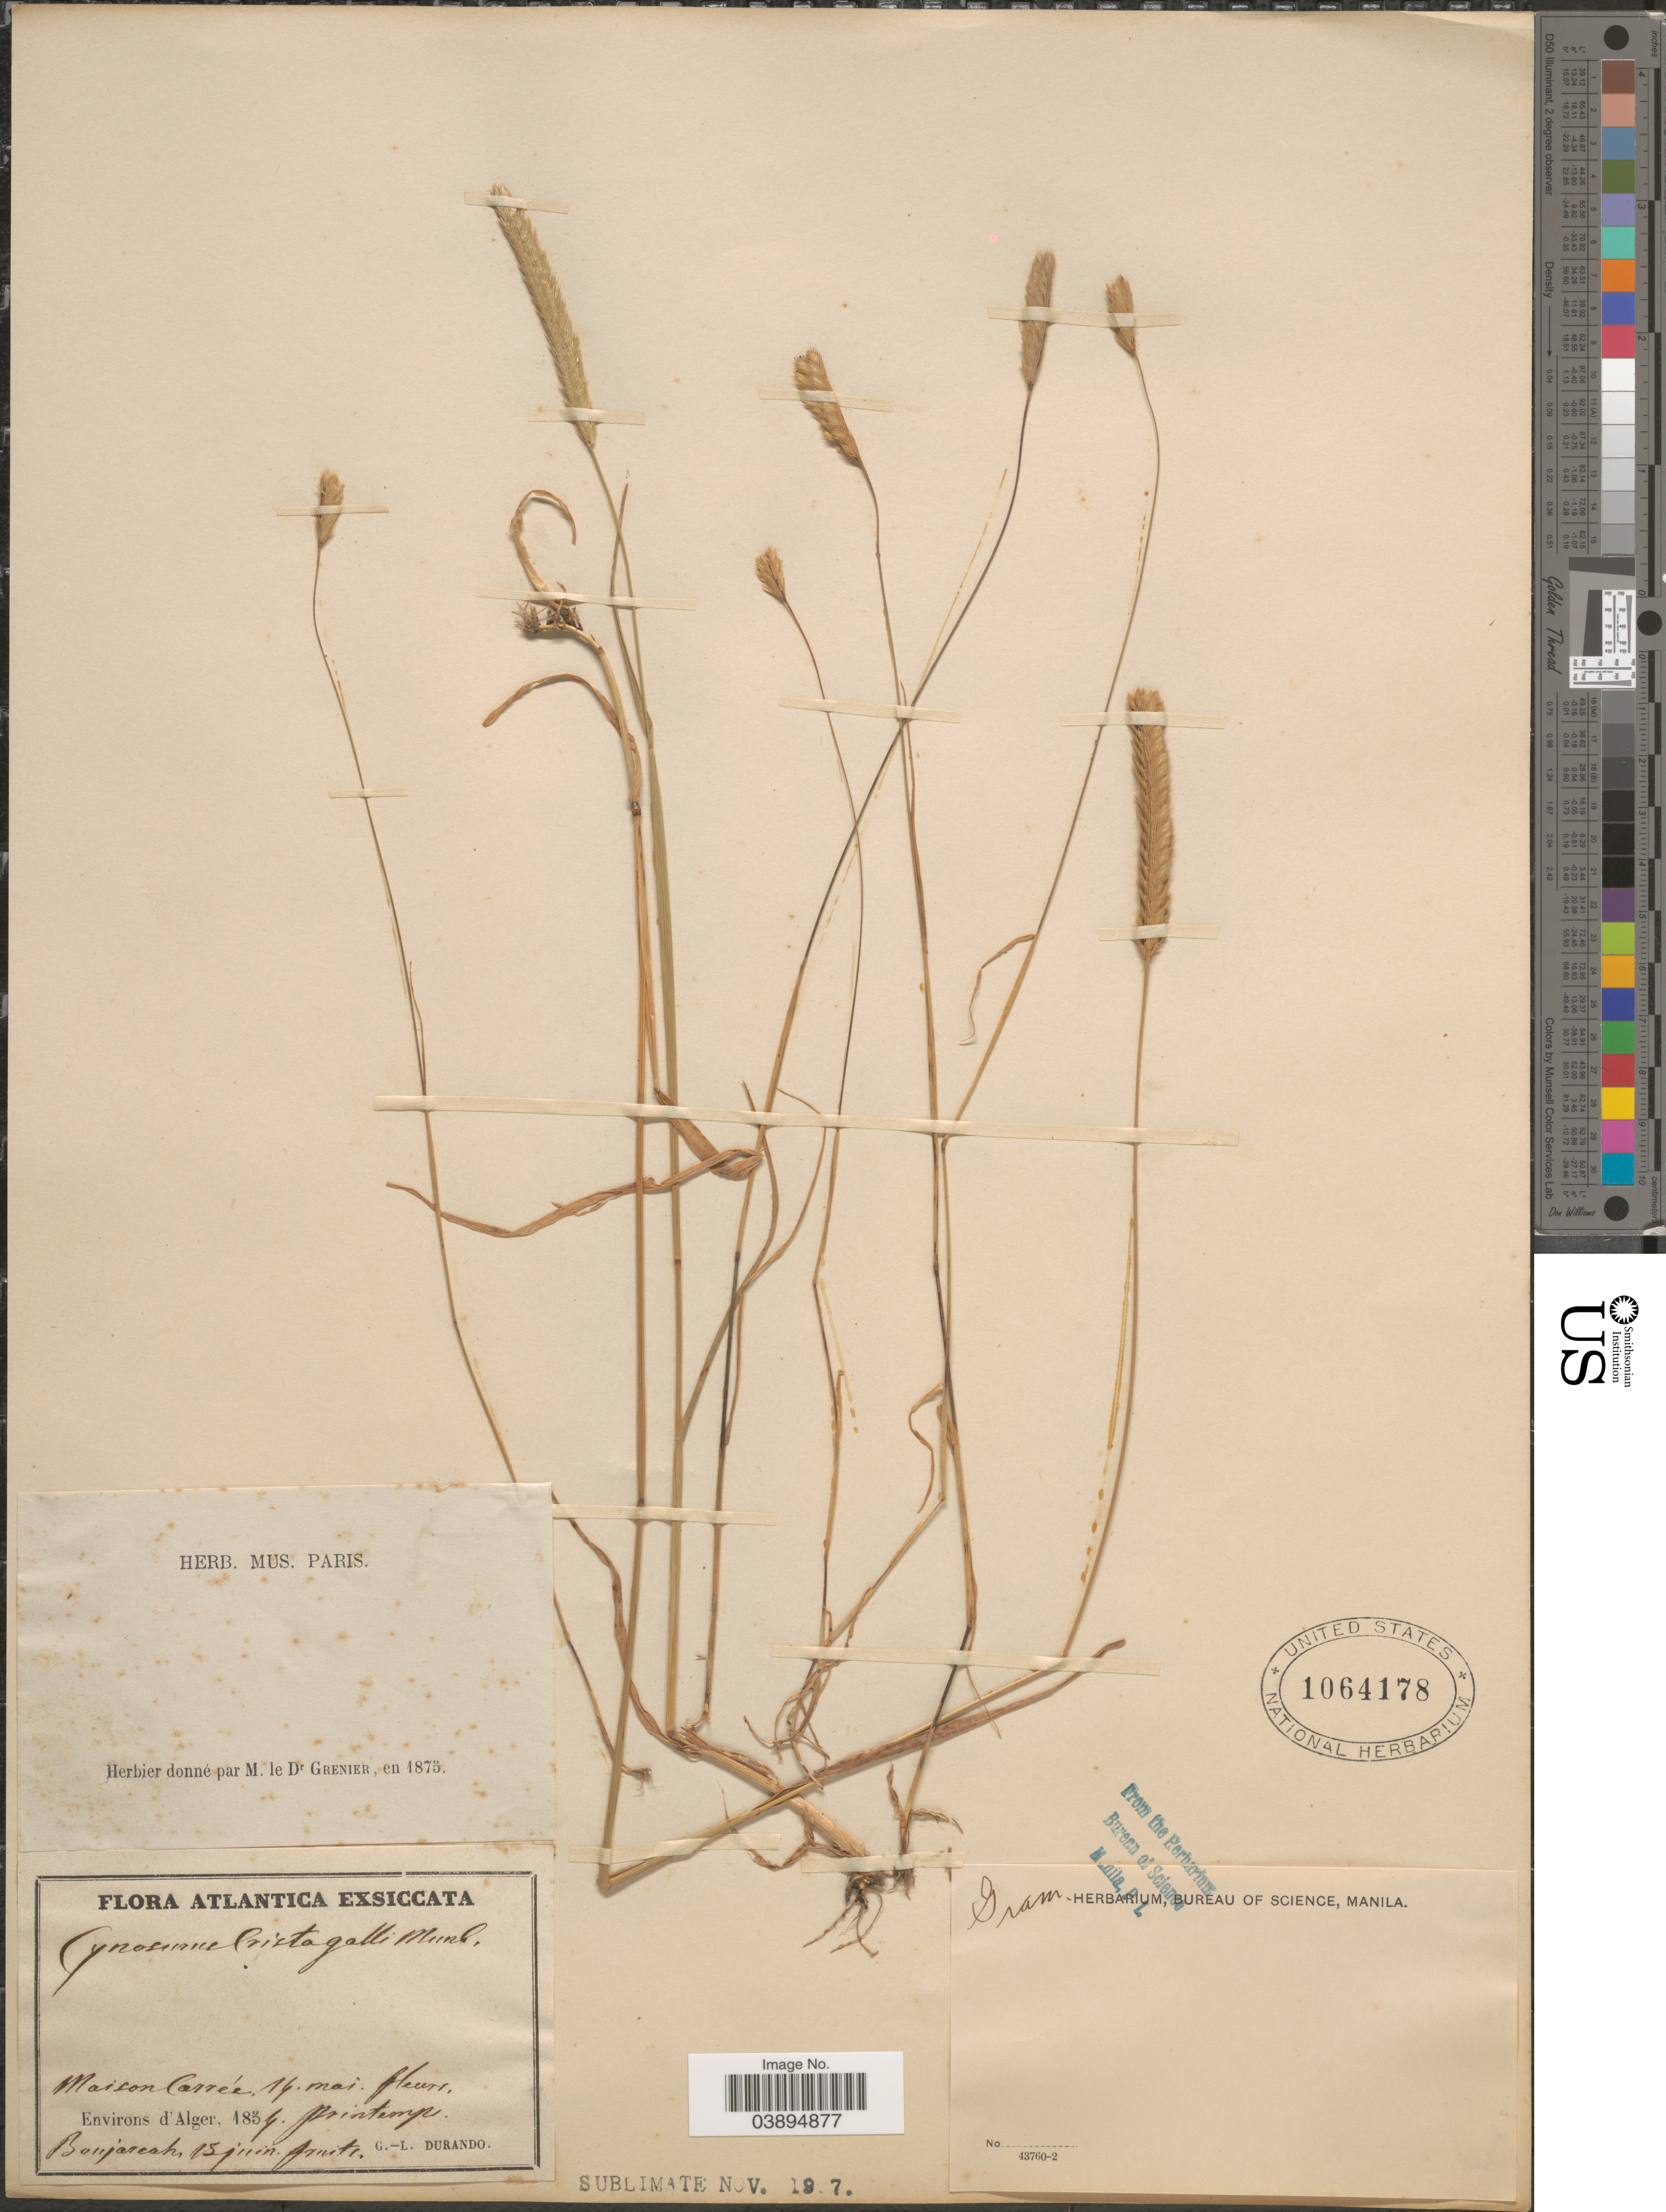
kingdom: Plantae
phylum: Tracheophyta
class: Liliopsida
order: Poales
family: Poaceae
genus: Cynosurus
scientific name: Cynosurus cristatus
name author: L.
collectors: G. Durando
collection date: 1854-06-15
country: Algeria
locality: Atlantica.Maison Carrée. Environs d'Alger. Printemp. Boujareah.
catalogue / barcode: US 1064178